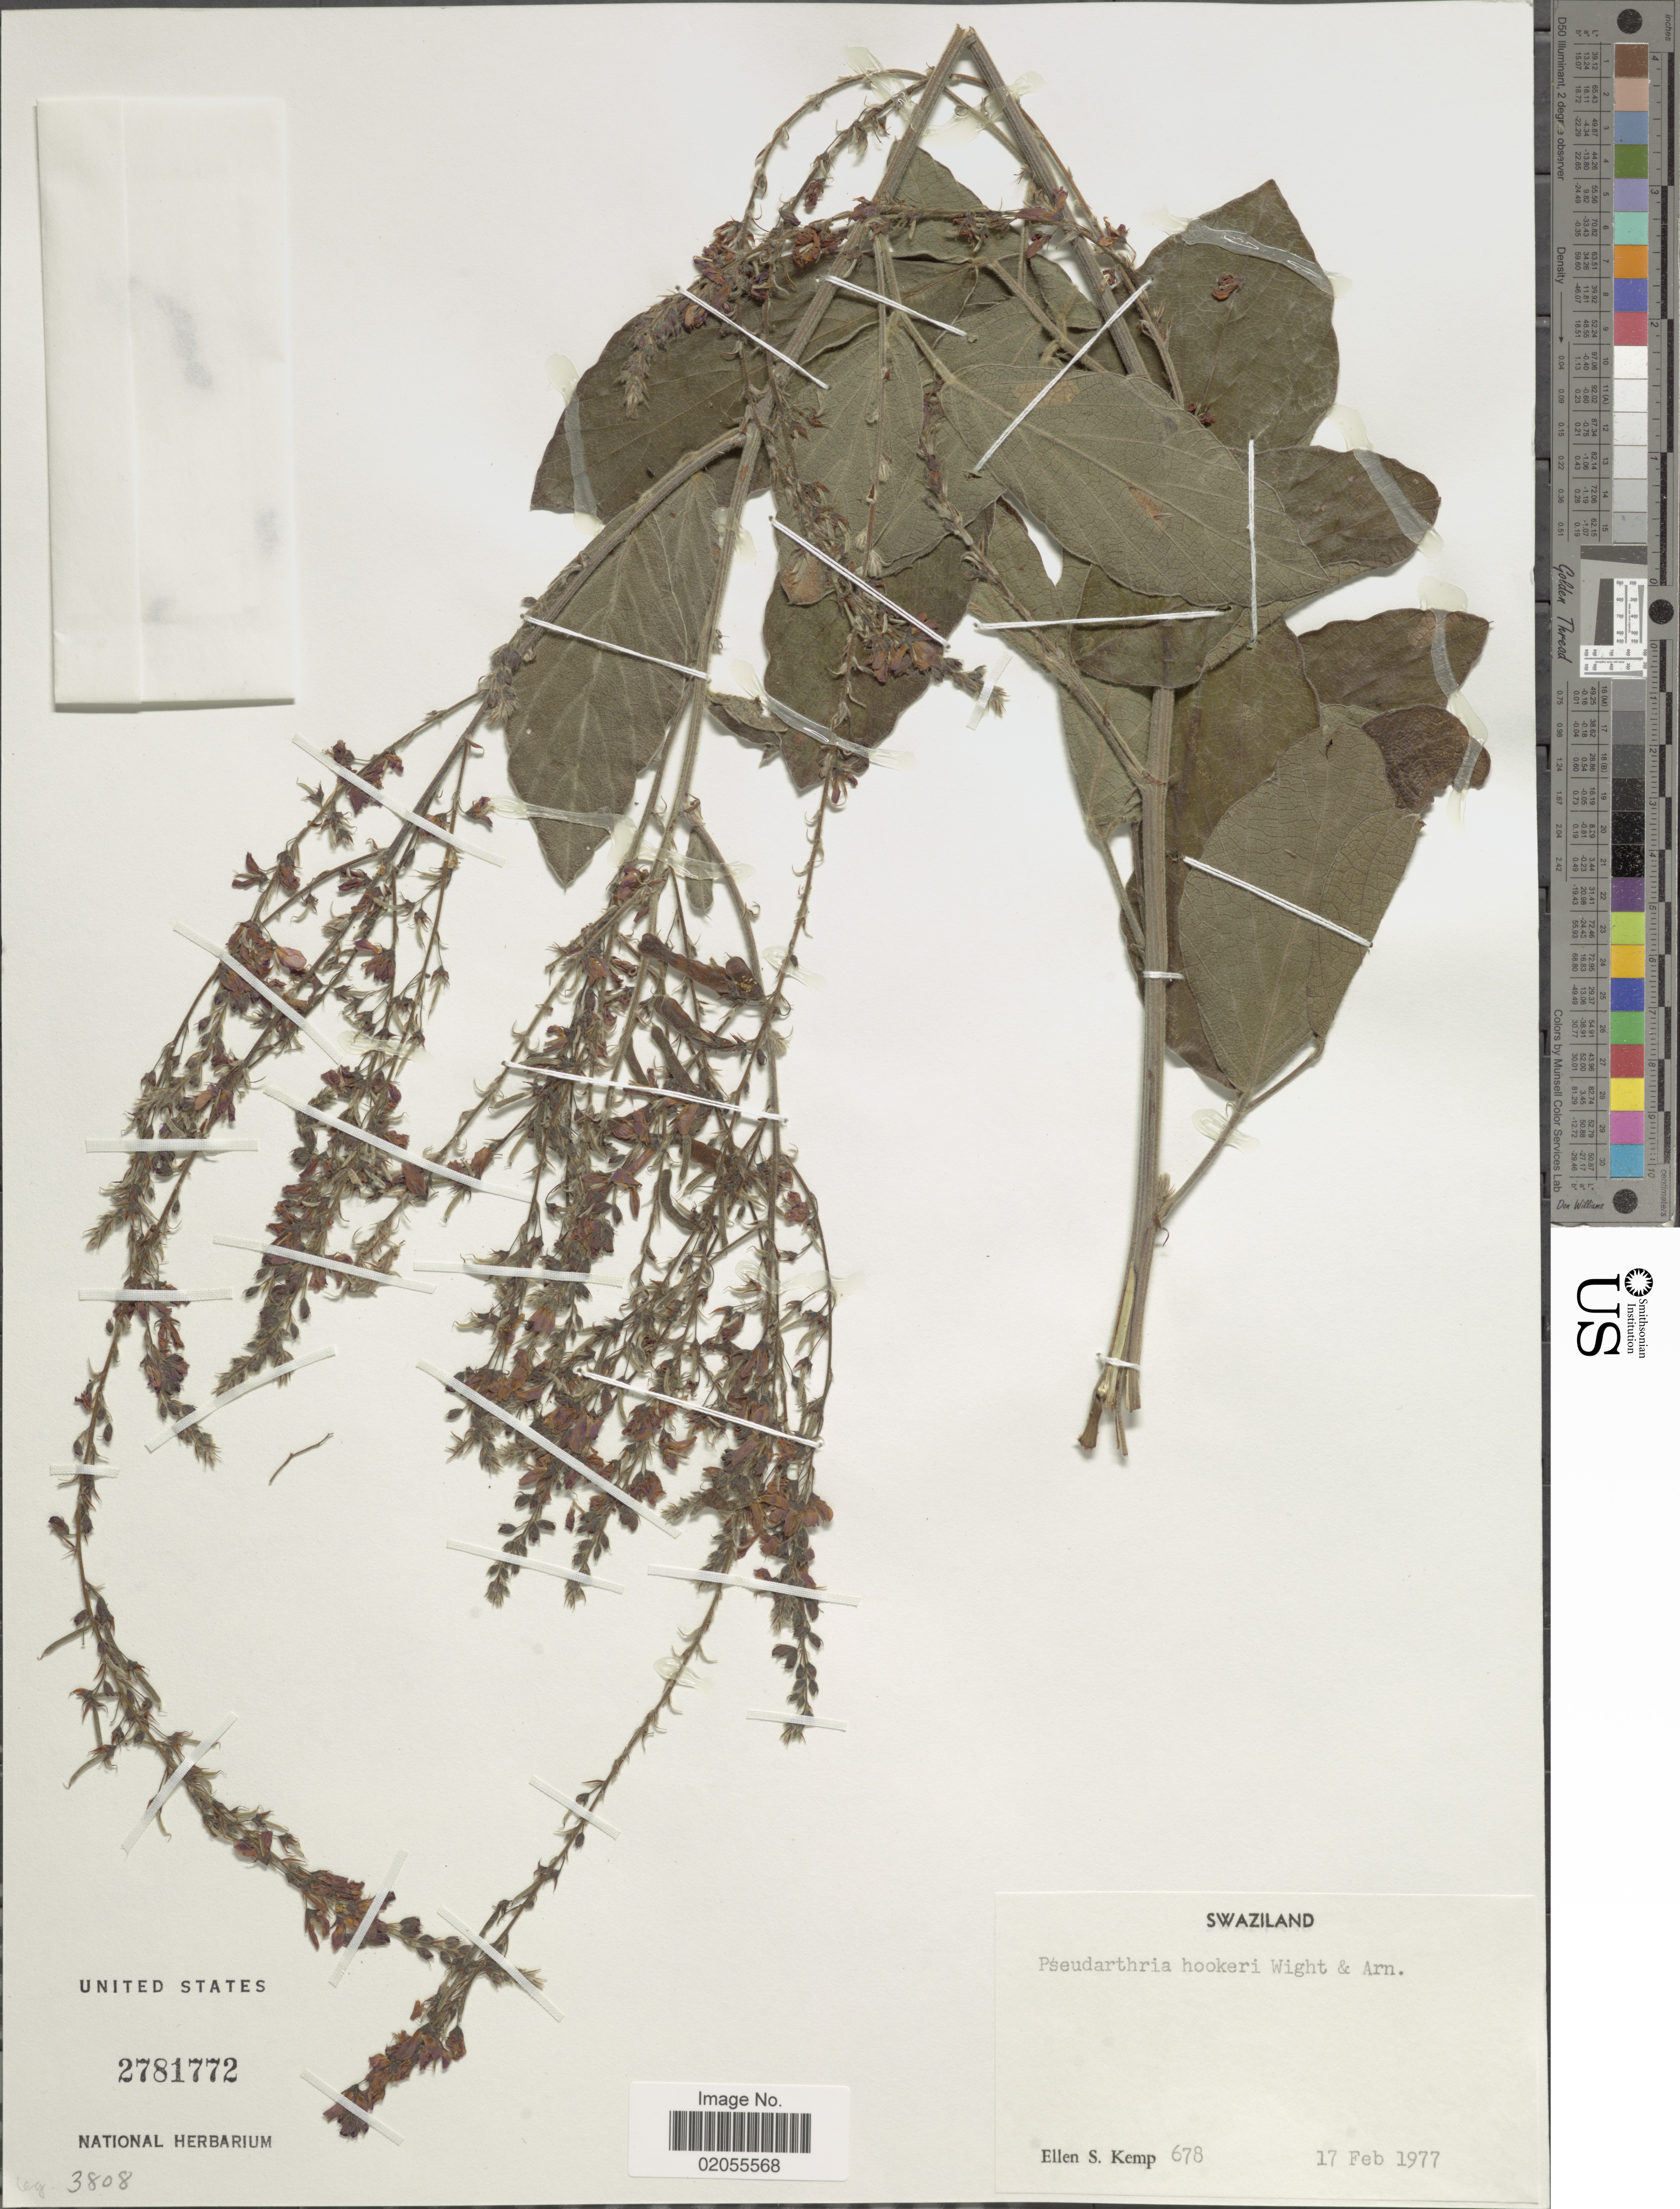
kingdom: Plantae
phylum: Tracheophyta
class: Magnoliopsida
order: Fabales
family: Fabaceae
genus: Pseudarthria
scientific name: Pseudarthria hookeri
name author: Wight & Arn.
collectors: E. S. Kemp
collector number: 678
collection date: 1977-02-17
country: Eswatini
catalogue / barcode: US 2781772